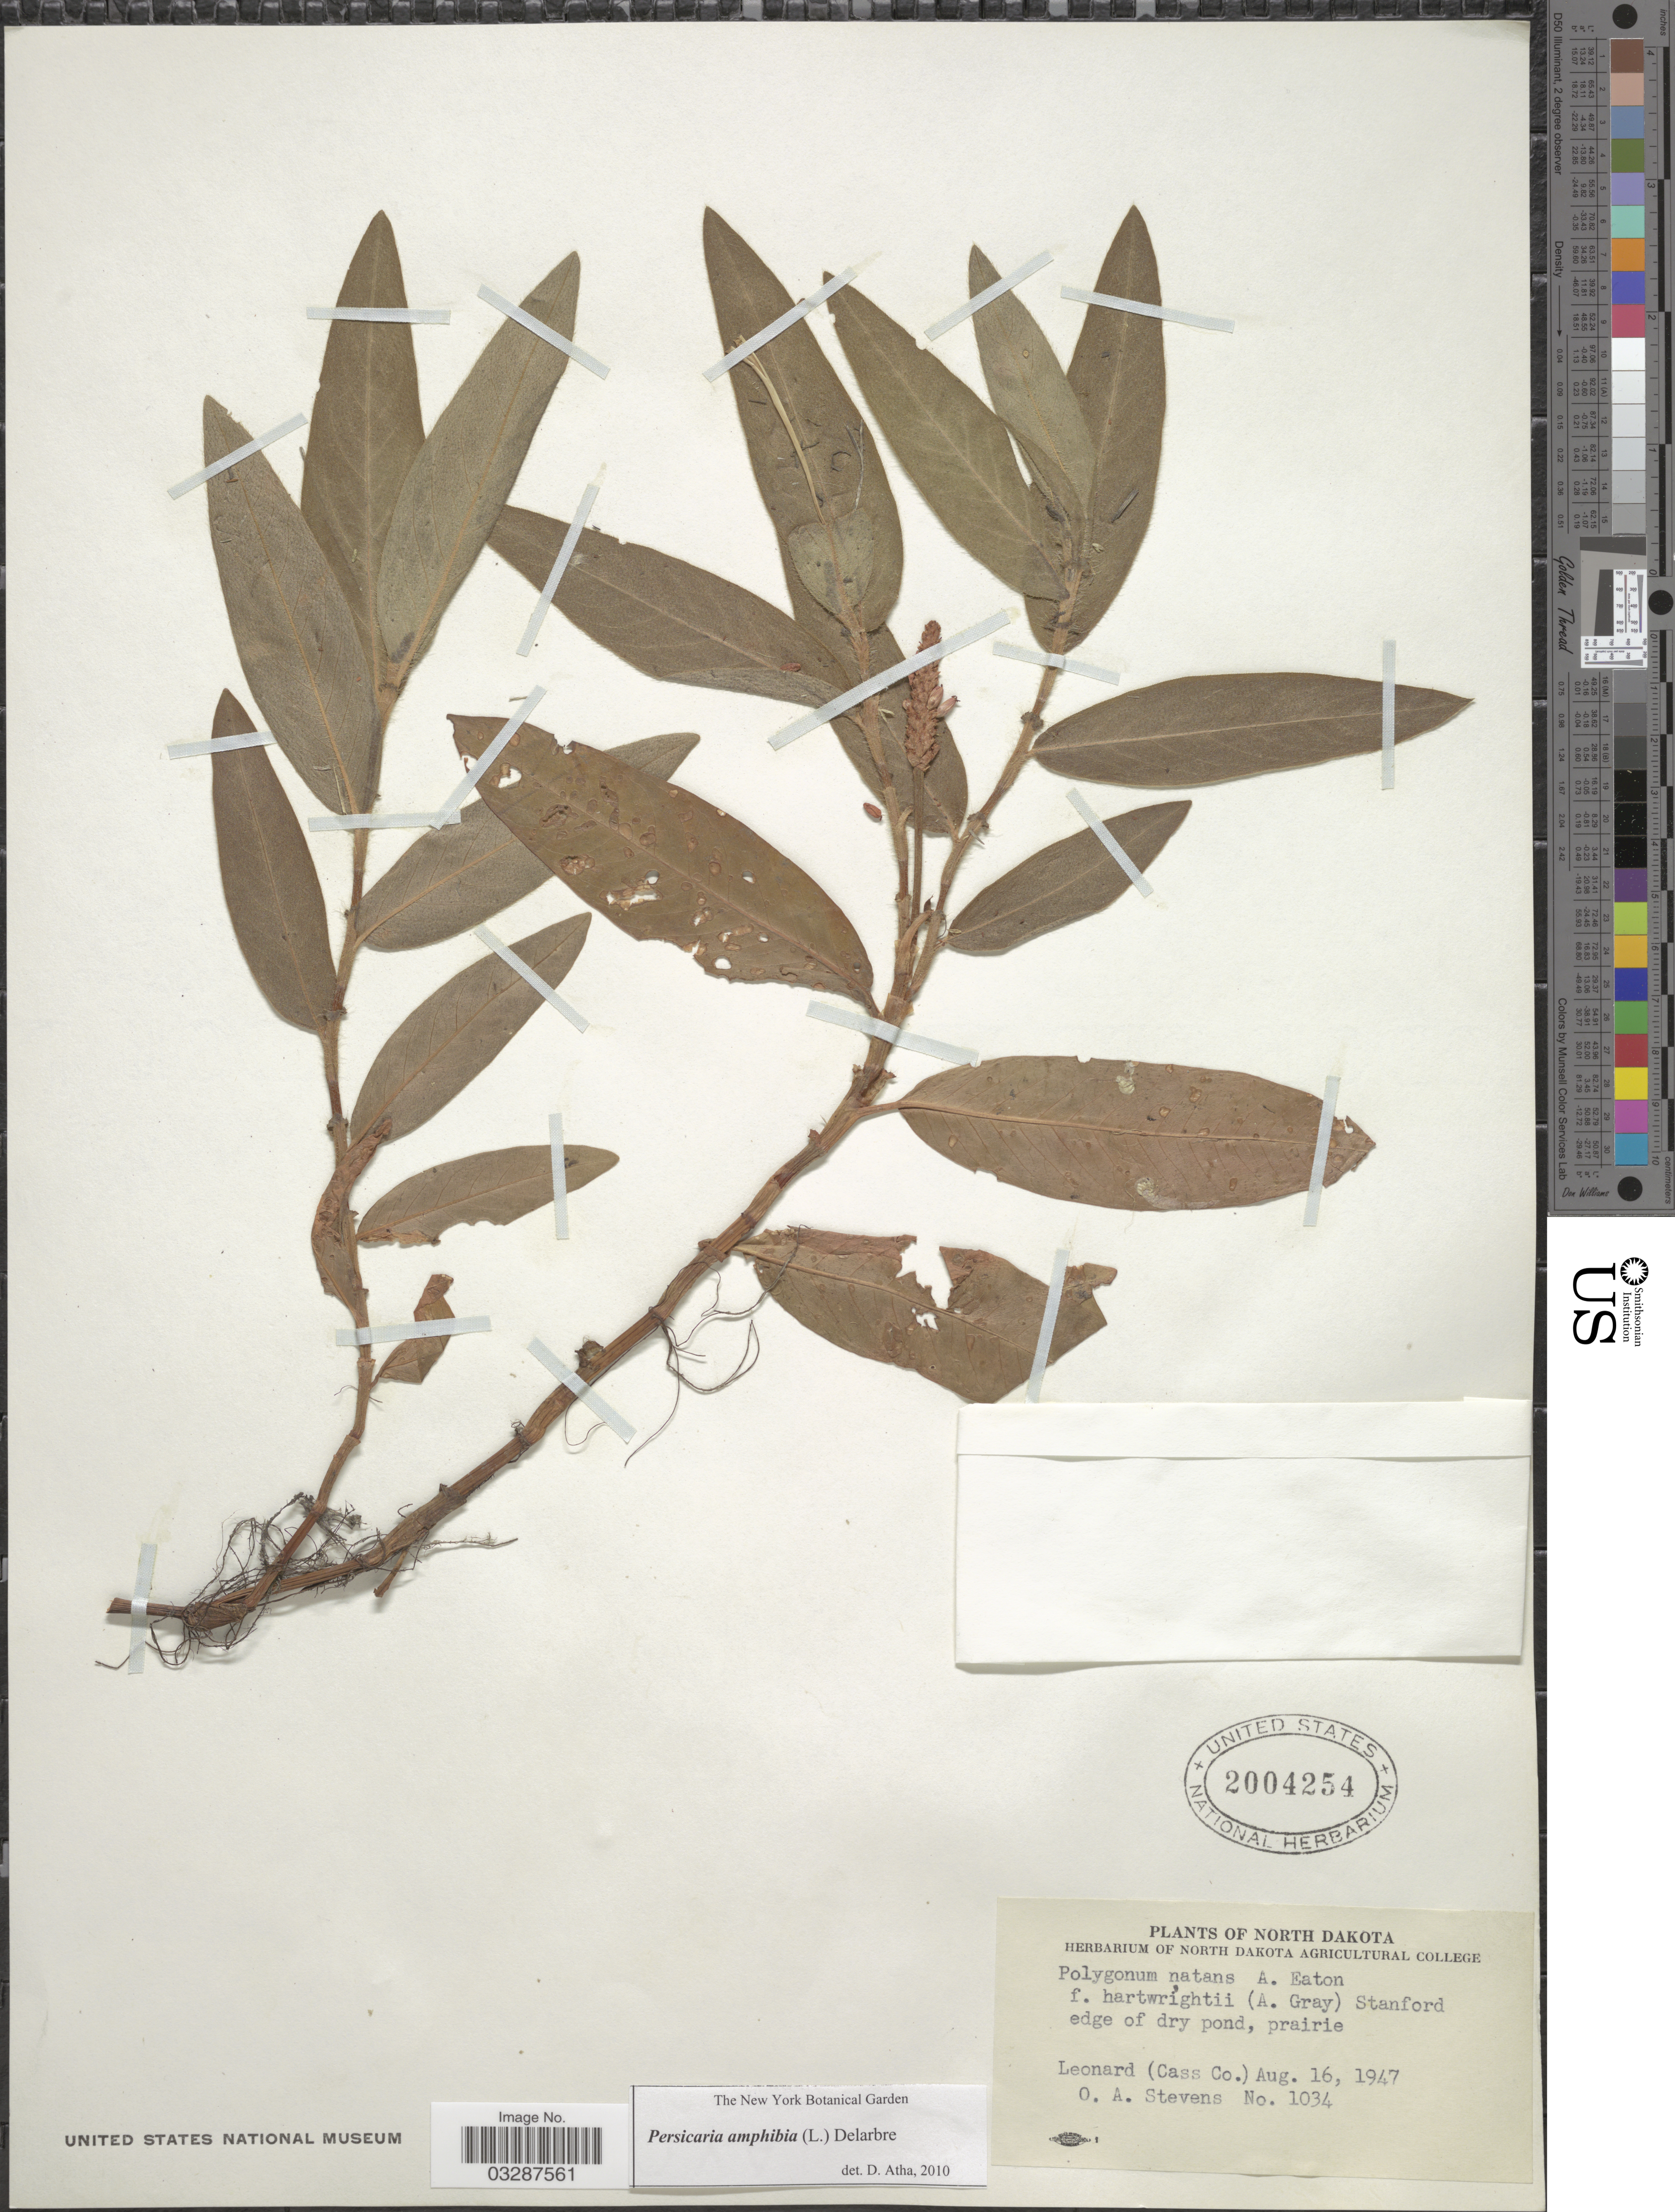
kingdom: Plantae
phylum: Tracheophyta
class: Magnoliopsida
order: Caryophyllales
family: Polygonaceae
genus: Persicaria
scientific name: Persicaria amphibia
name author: (L.) Delarbre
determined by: Atha, D. E.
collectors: O. A. Stevens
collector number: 1034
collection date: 1947-08-16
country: United States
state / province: North Dakota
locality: Leonard (Cass Co.).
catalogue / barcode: US 2004254